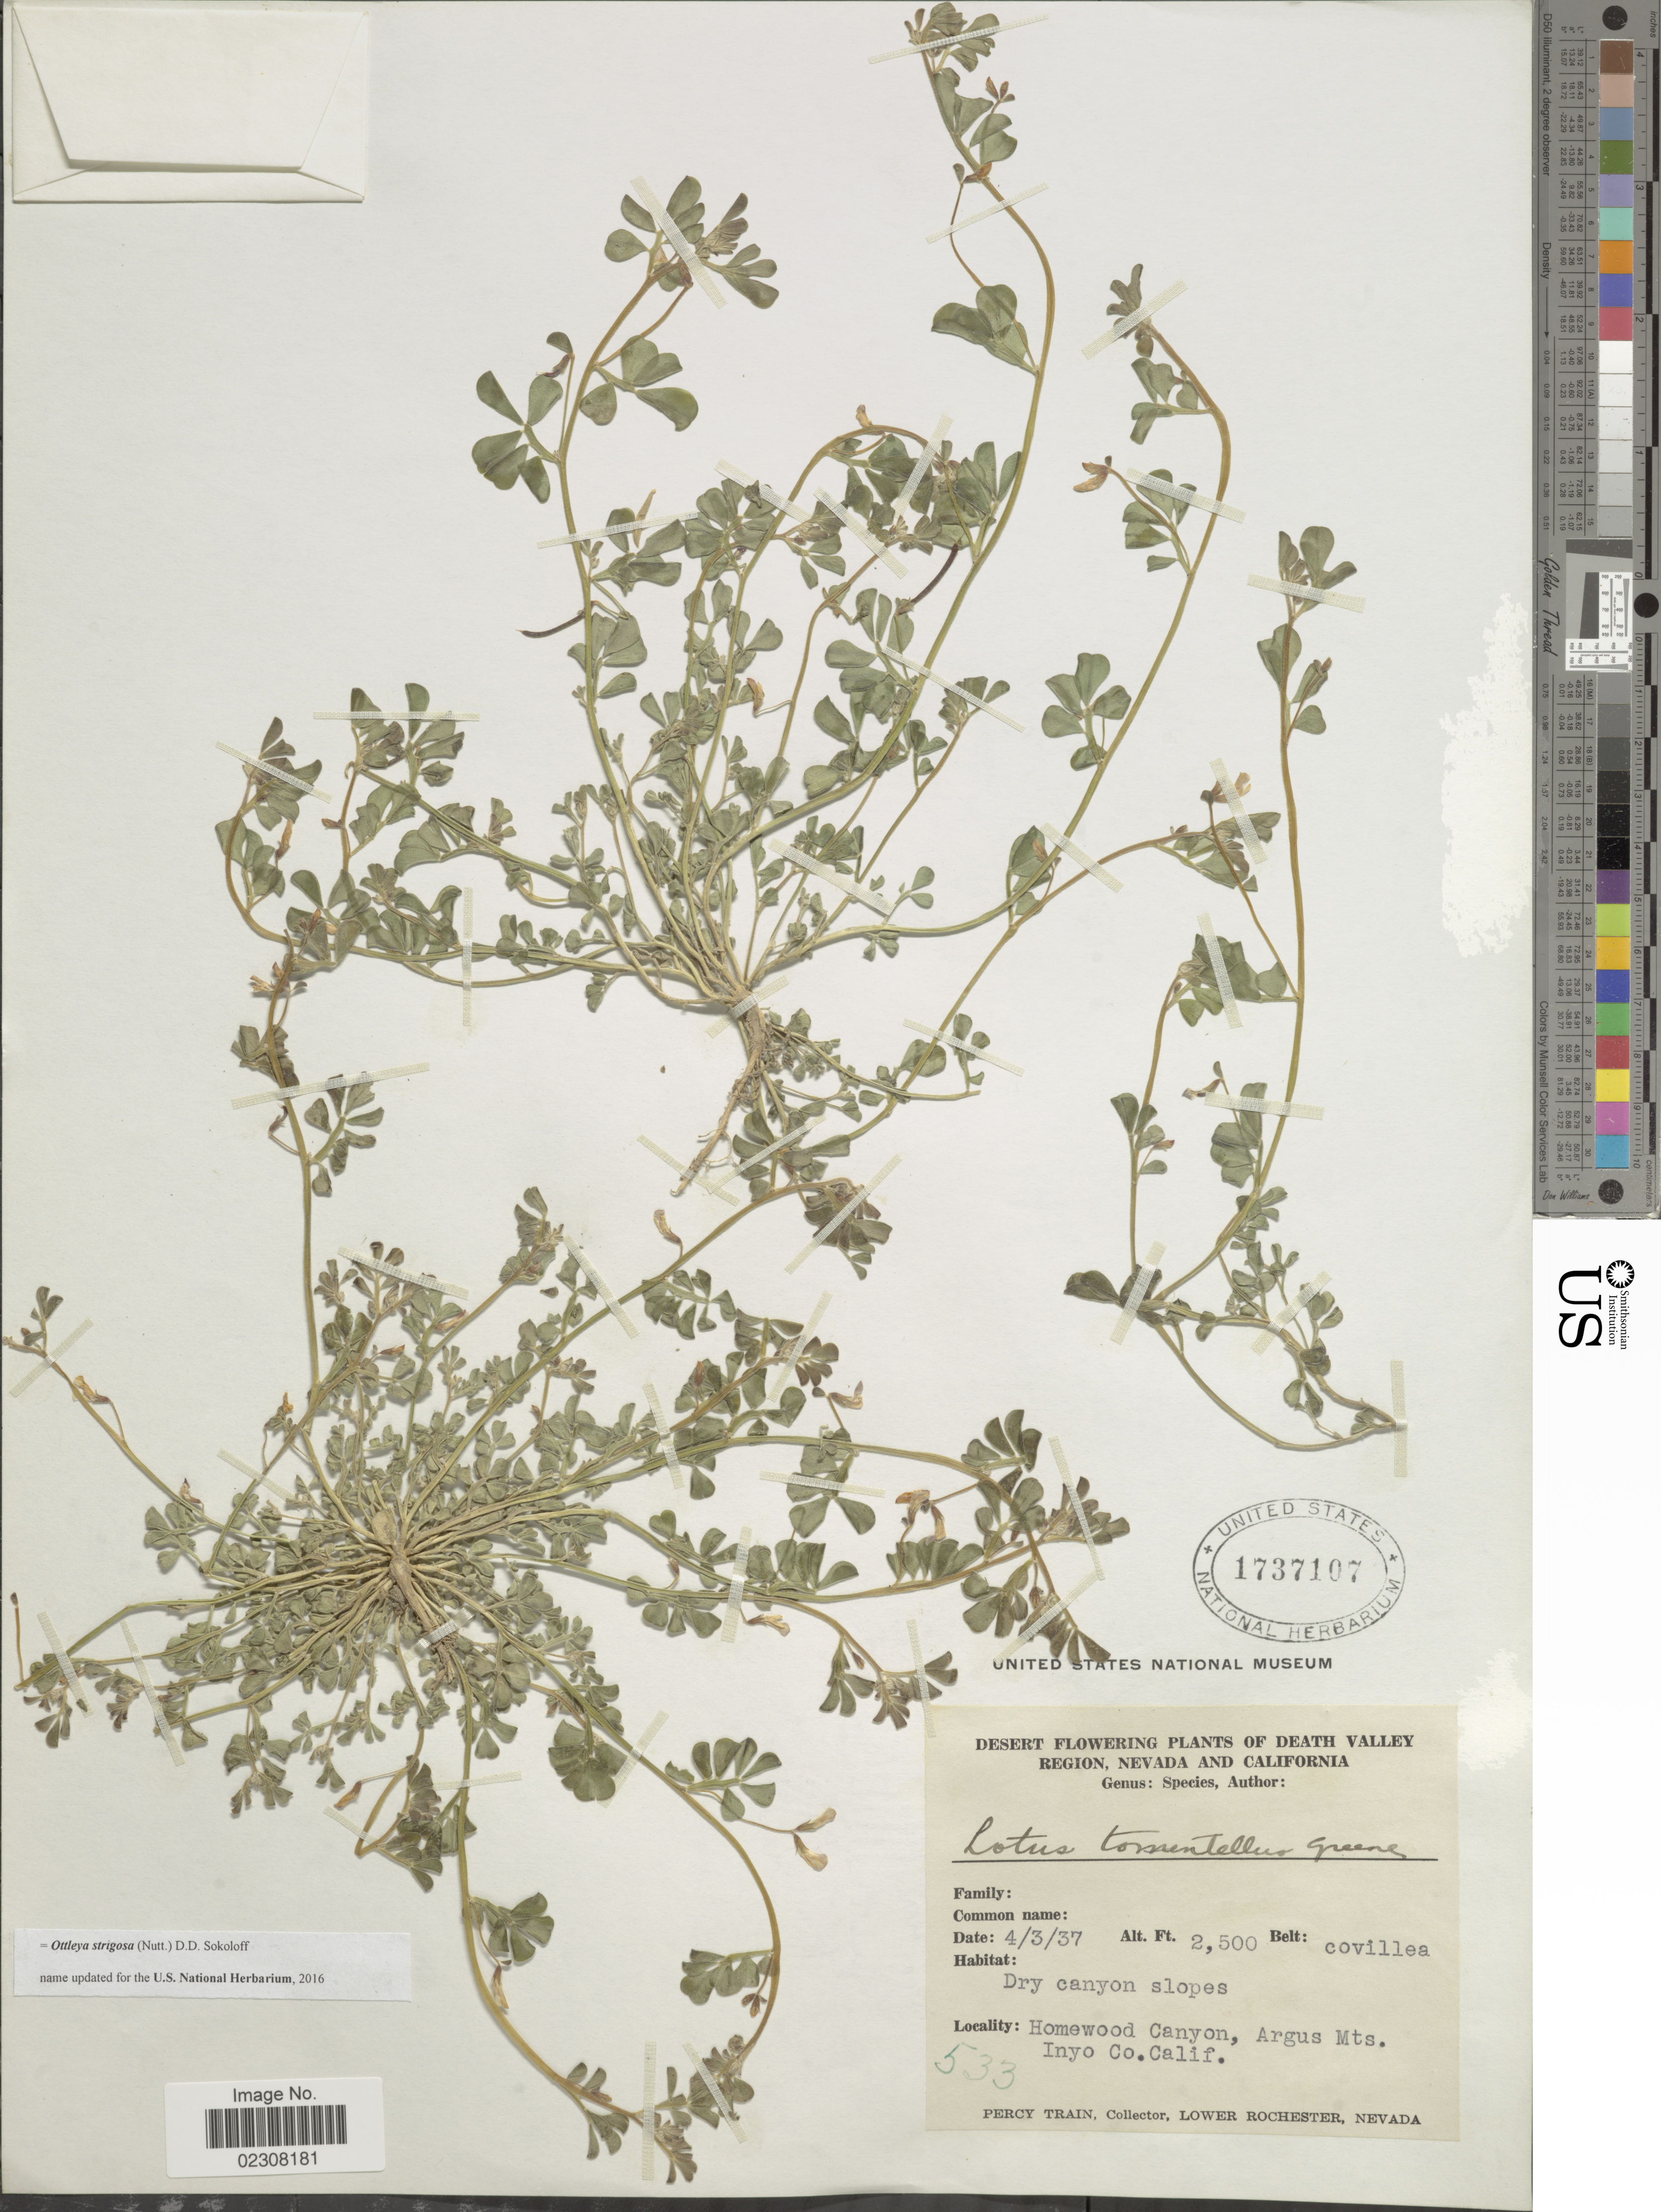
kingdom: Plantae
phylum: Tracheophyta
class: Magnoliopsida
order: Fabales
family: Fabaceae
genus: Ottleya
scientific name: Ottleya strigosa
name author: (Nutt.) D.D. Sokoloff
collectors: P. Train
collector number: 533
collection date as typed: Transcribed d/m/y: 3/4/37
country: United States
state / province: California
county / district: Inyo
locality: Death Valley Region, Nevada and California, Homewood Canyon, Argus Mts., Inyo Co.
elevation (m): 762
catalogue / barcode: US 1737107